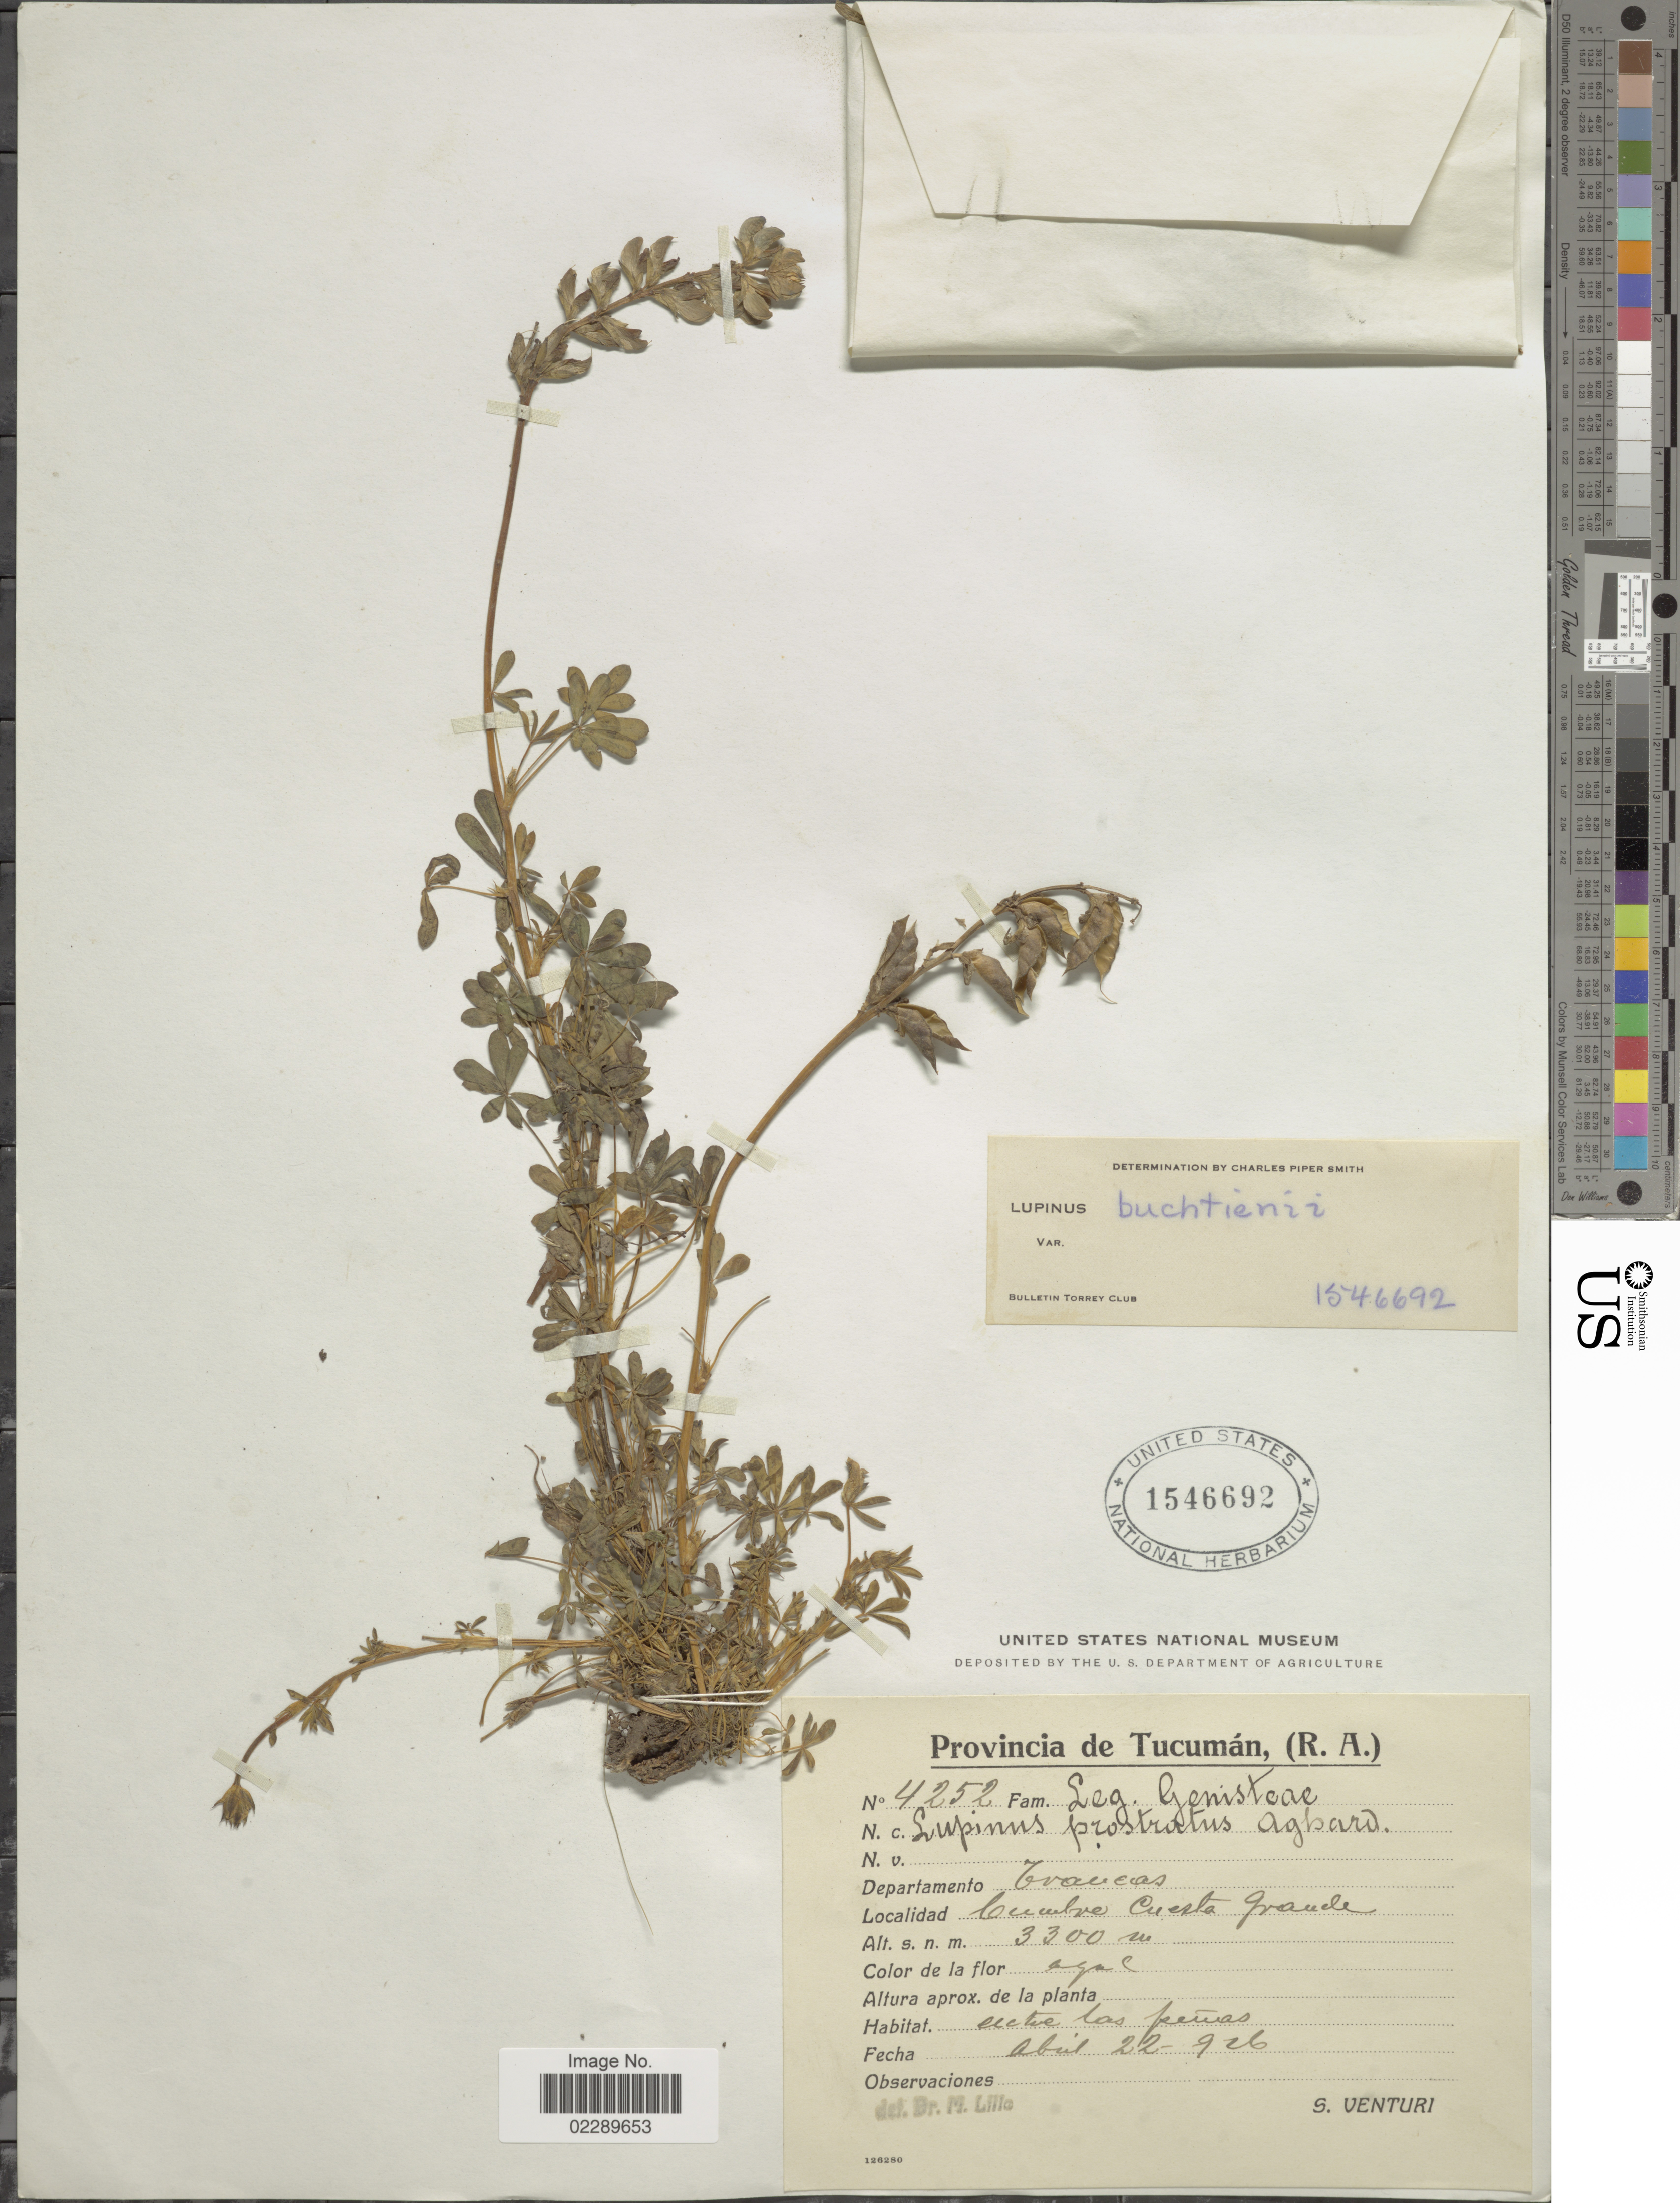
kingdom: Plantae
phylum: Tracheophyta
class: Magnoliopsida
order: Fabales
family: Fabaceae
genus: Lupinus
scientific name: Lupinus buchtienii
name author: Rusby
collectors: S. Venturi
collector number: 4252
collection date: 1926-04-22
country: Argentina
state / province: Tucuman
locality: Provincia de Tucumán, (R.A.). Departamento Trancas. Cumbre Cuesta Grande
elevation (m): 3300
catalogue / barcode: US 1546692